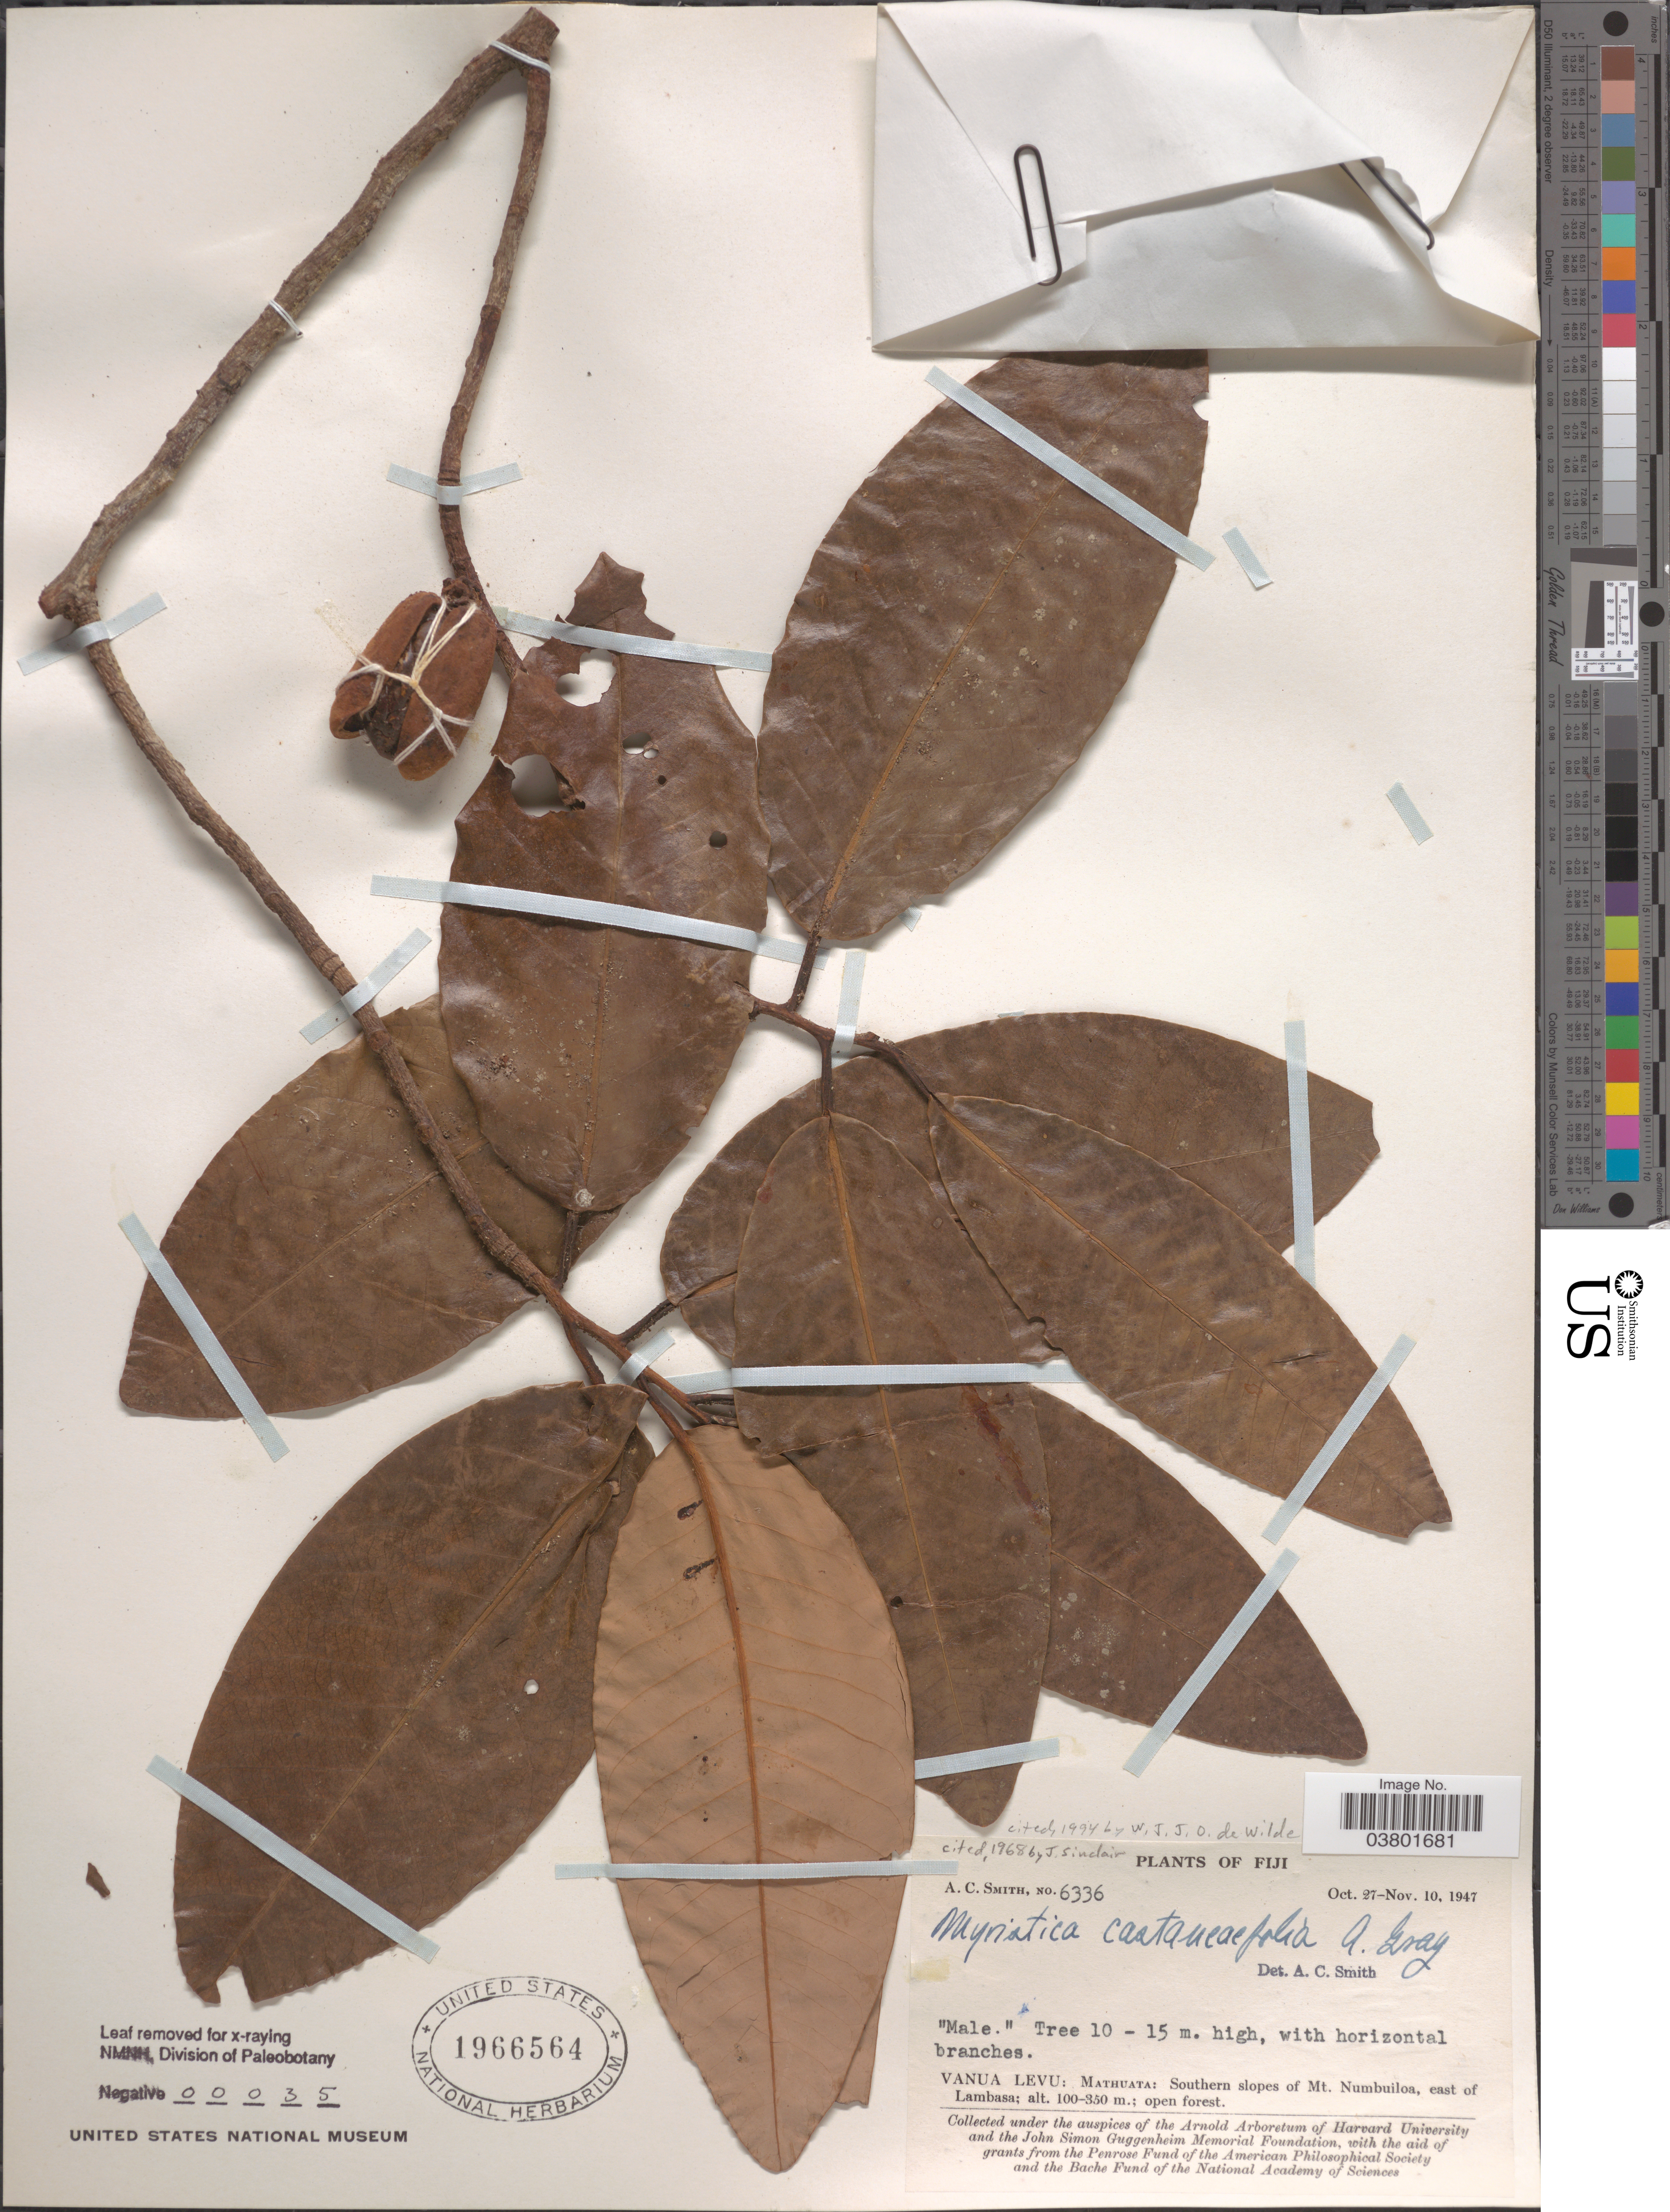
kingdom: Plantae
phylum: Tracheophyta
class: Magnoliopsida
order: Magnoliales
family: Myristicaceae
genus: Myristica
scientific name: Myristica gillespieana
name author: A.C. Sm.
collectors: A. C. Smith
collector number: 6336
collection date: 1947-10-27/1947-11-10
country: Fiji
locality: Vanua Levu: Mathuata: Southern slopes of Mt. Numbuiloa, east of Lambasa.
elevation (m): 100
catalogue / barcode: US 1966564